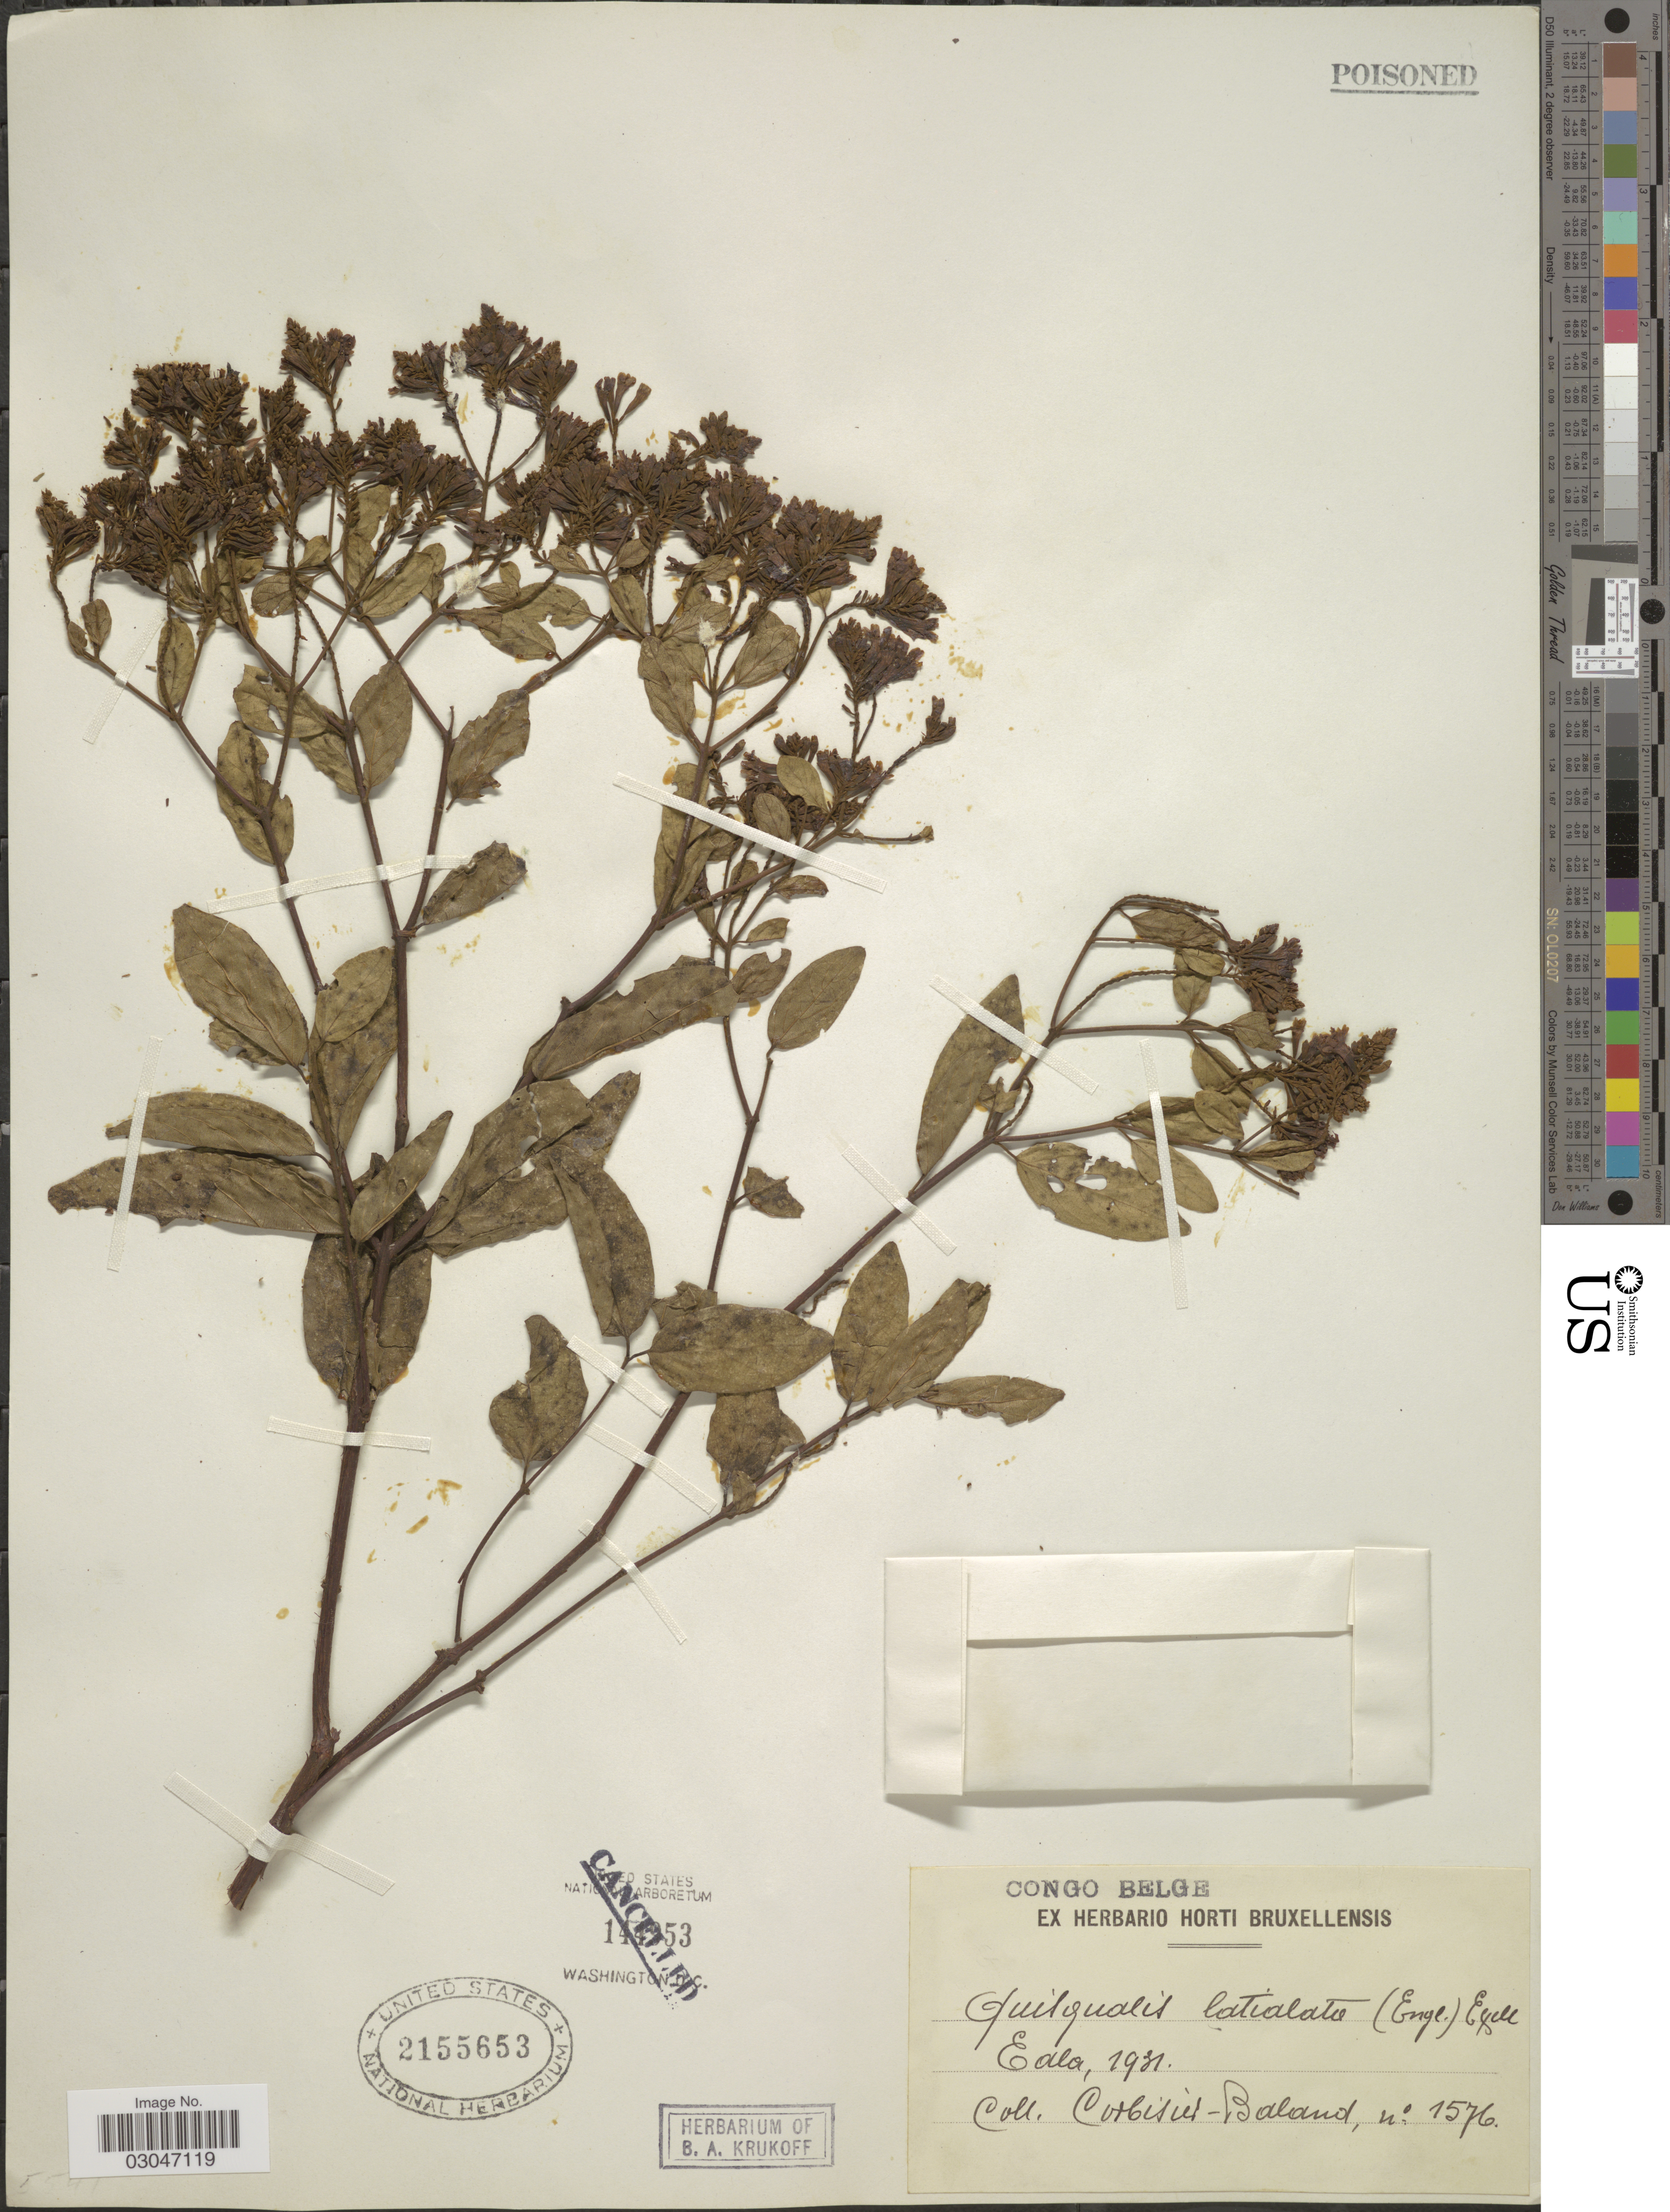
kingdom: Plantae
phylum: Tracheophyta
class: Magnoliopsida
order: Myrtales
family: Combretaceae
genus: Combretum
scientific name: Combretum latialatum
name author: Engl.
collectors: -. Corbisier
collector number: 1576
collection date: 1931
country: Congo, Democratic Republic of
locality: Congo Belge, Eala.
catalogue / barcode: US 2155653